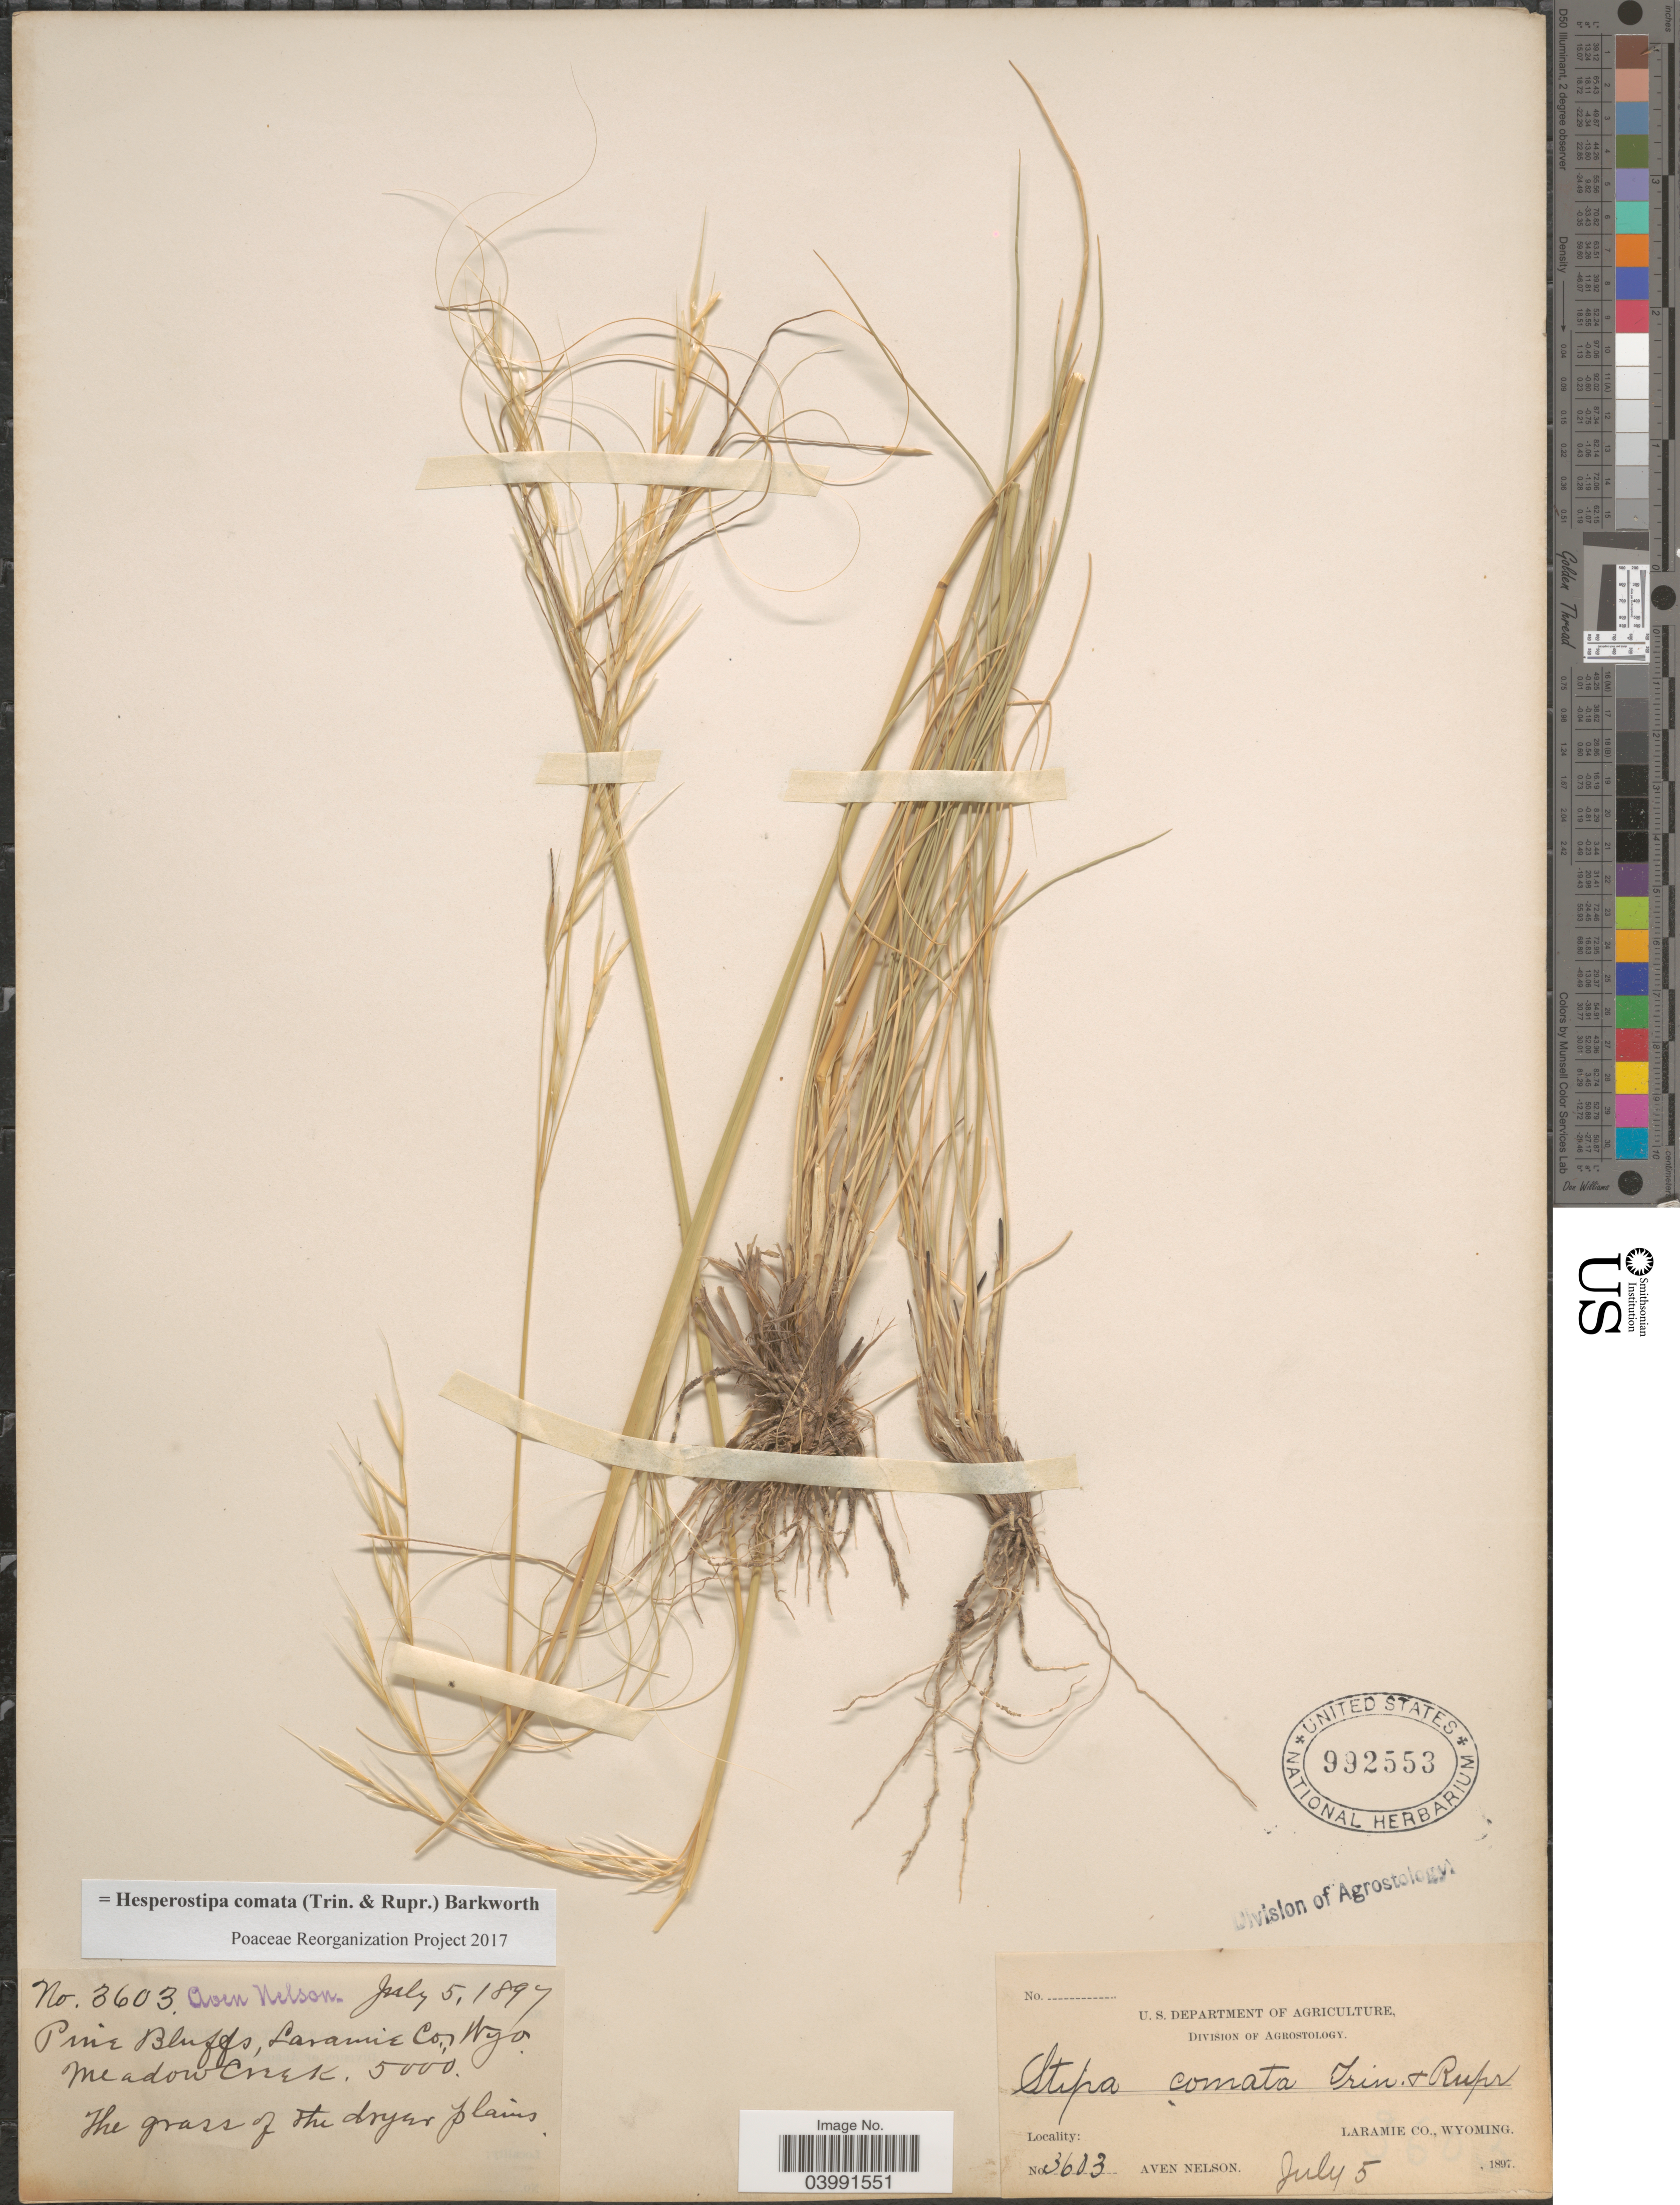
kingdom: Plantae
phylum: Tracheophyta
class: Liliopsida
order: Poales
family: Poaceae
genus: Hesperostipa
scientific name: Hesperostipa comata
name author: (Trin. & Rupr.) Barkworth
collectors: A. Nelson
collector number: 3603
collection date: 1897-07-05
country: United States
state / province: Wyoming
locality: Pine Bluffs, Laramie Co. Meadow Creek.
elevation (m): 1524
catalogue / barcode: US 992553